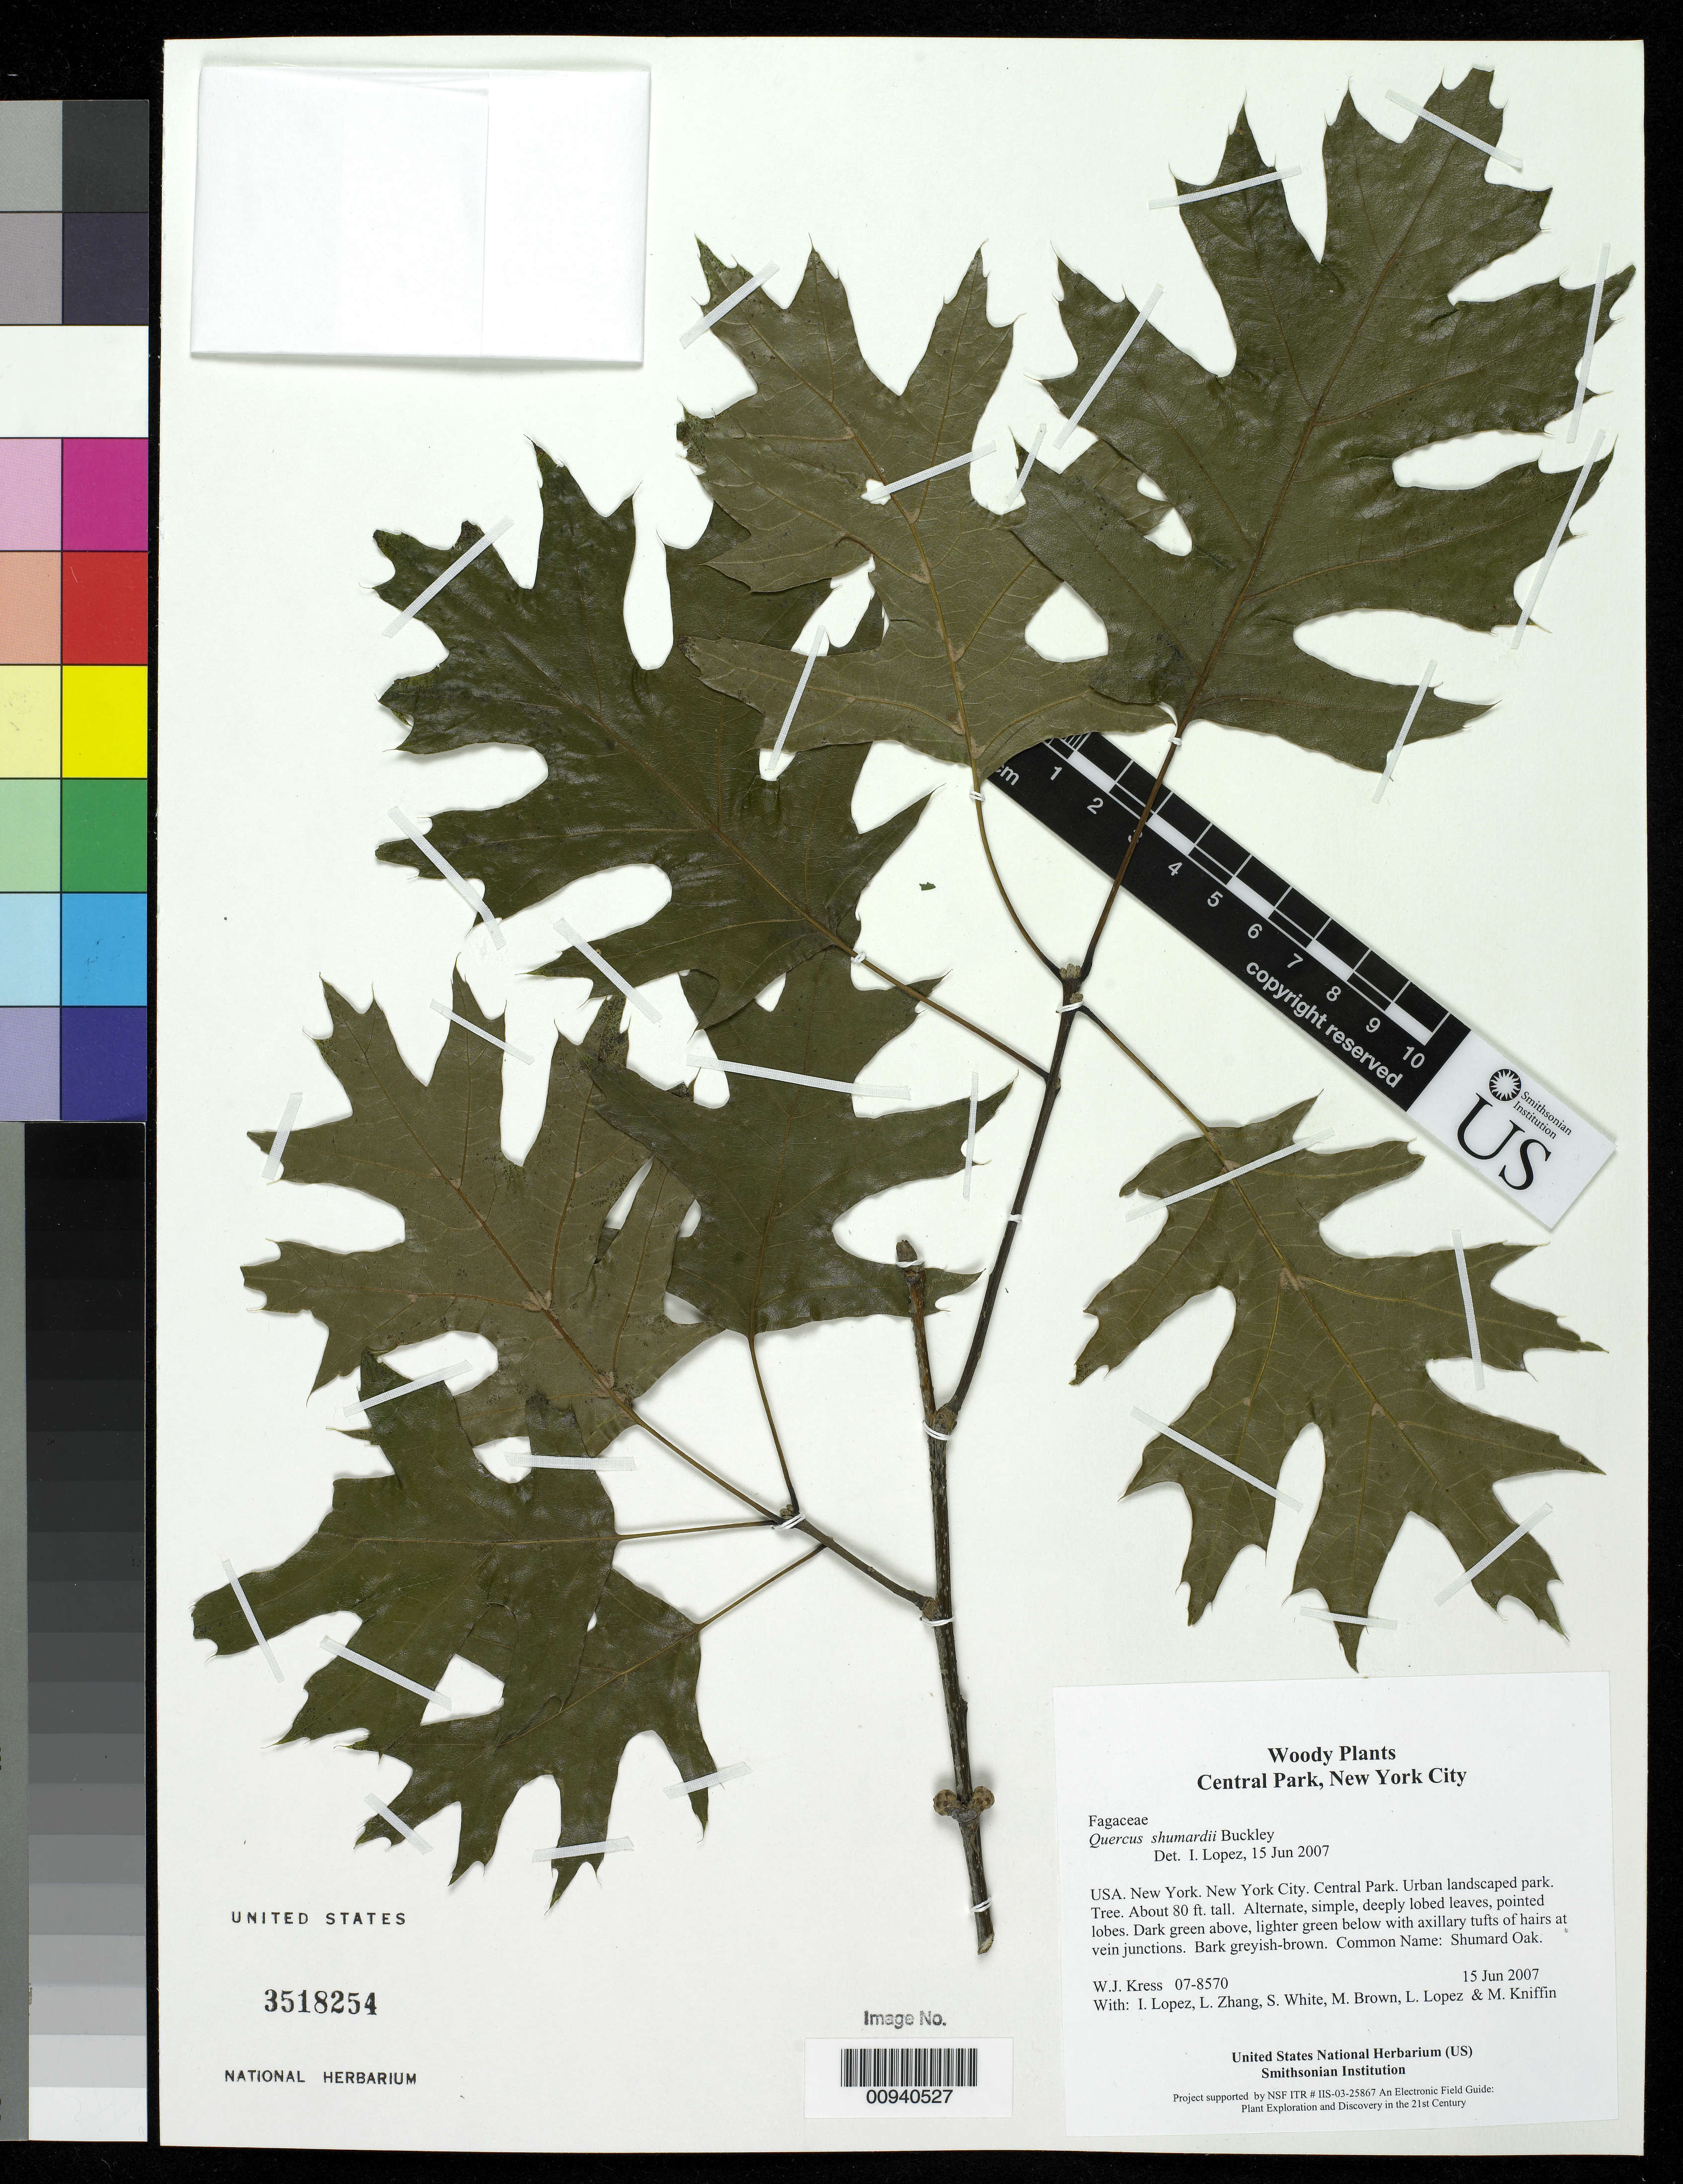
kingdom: Plantae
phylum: Tracheophyta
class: Magnoliopsida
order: Fagales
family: Fagaceae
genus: Quercus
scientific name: Quercus shumardii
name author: Buckley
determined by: Lopez, Ida C., (BOT), Smithsonian Institution - National Museum of Natural History (UNITED STATES)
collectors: W. J. Kress, I. C. Lopez, L. B. Zhang, S. White, M. Brown, L. López & M. Kniffin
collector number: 07-8570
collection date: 2007-06-15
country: United States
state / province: New York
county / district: New York City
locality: Central Park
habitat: Urban landscaped park.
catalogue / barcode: US 3518254